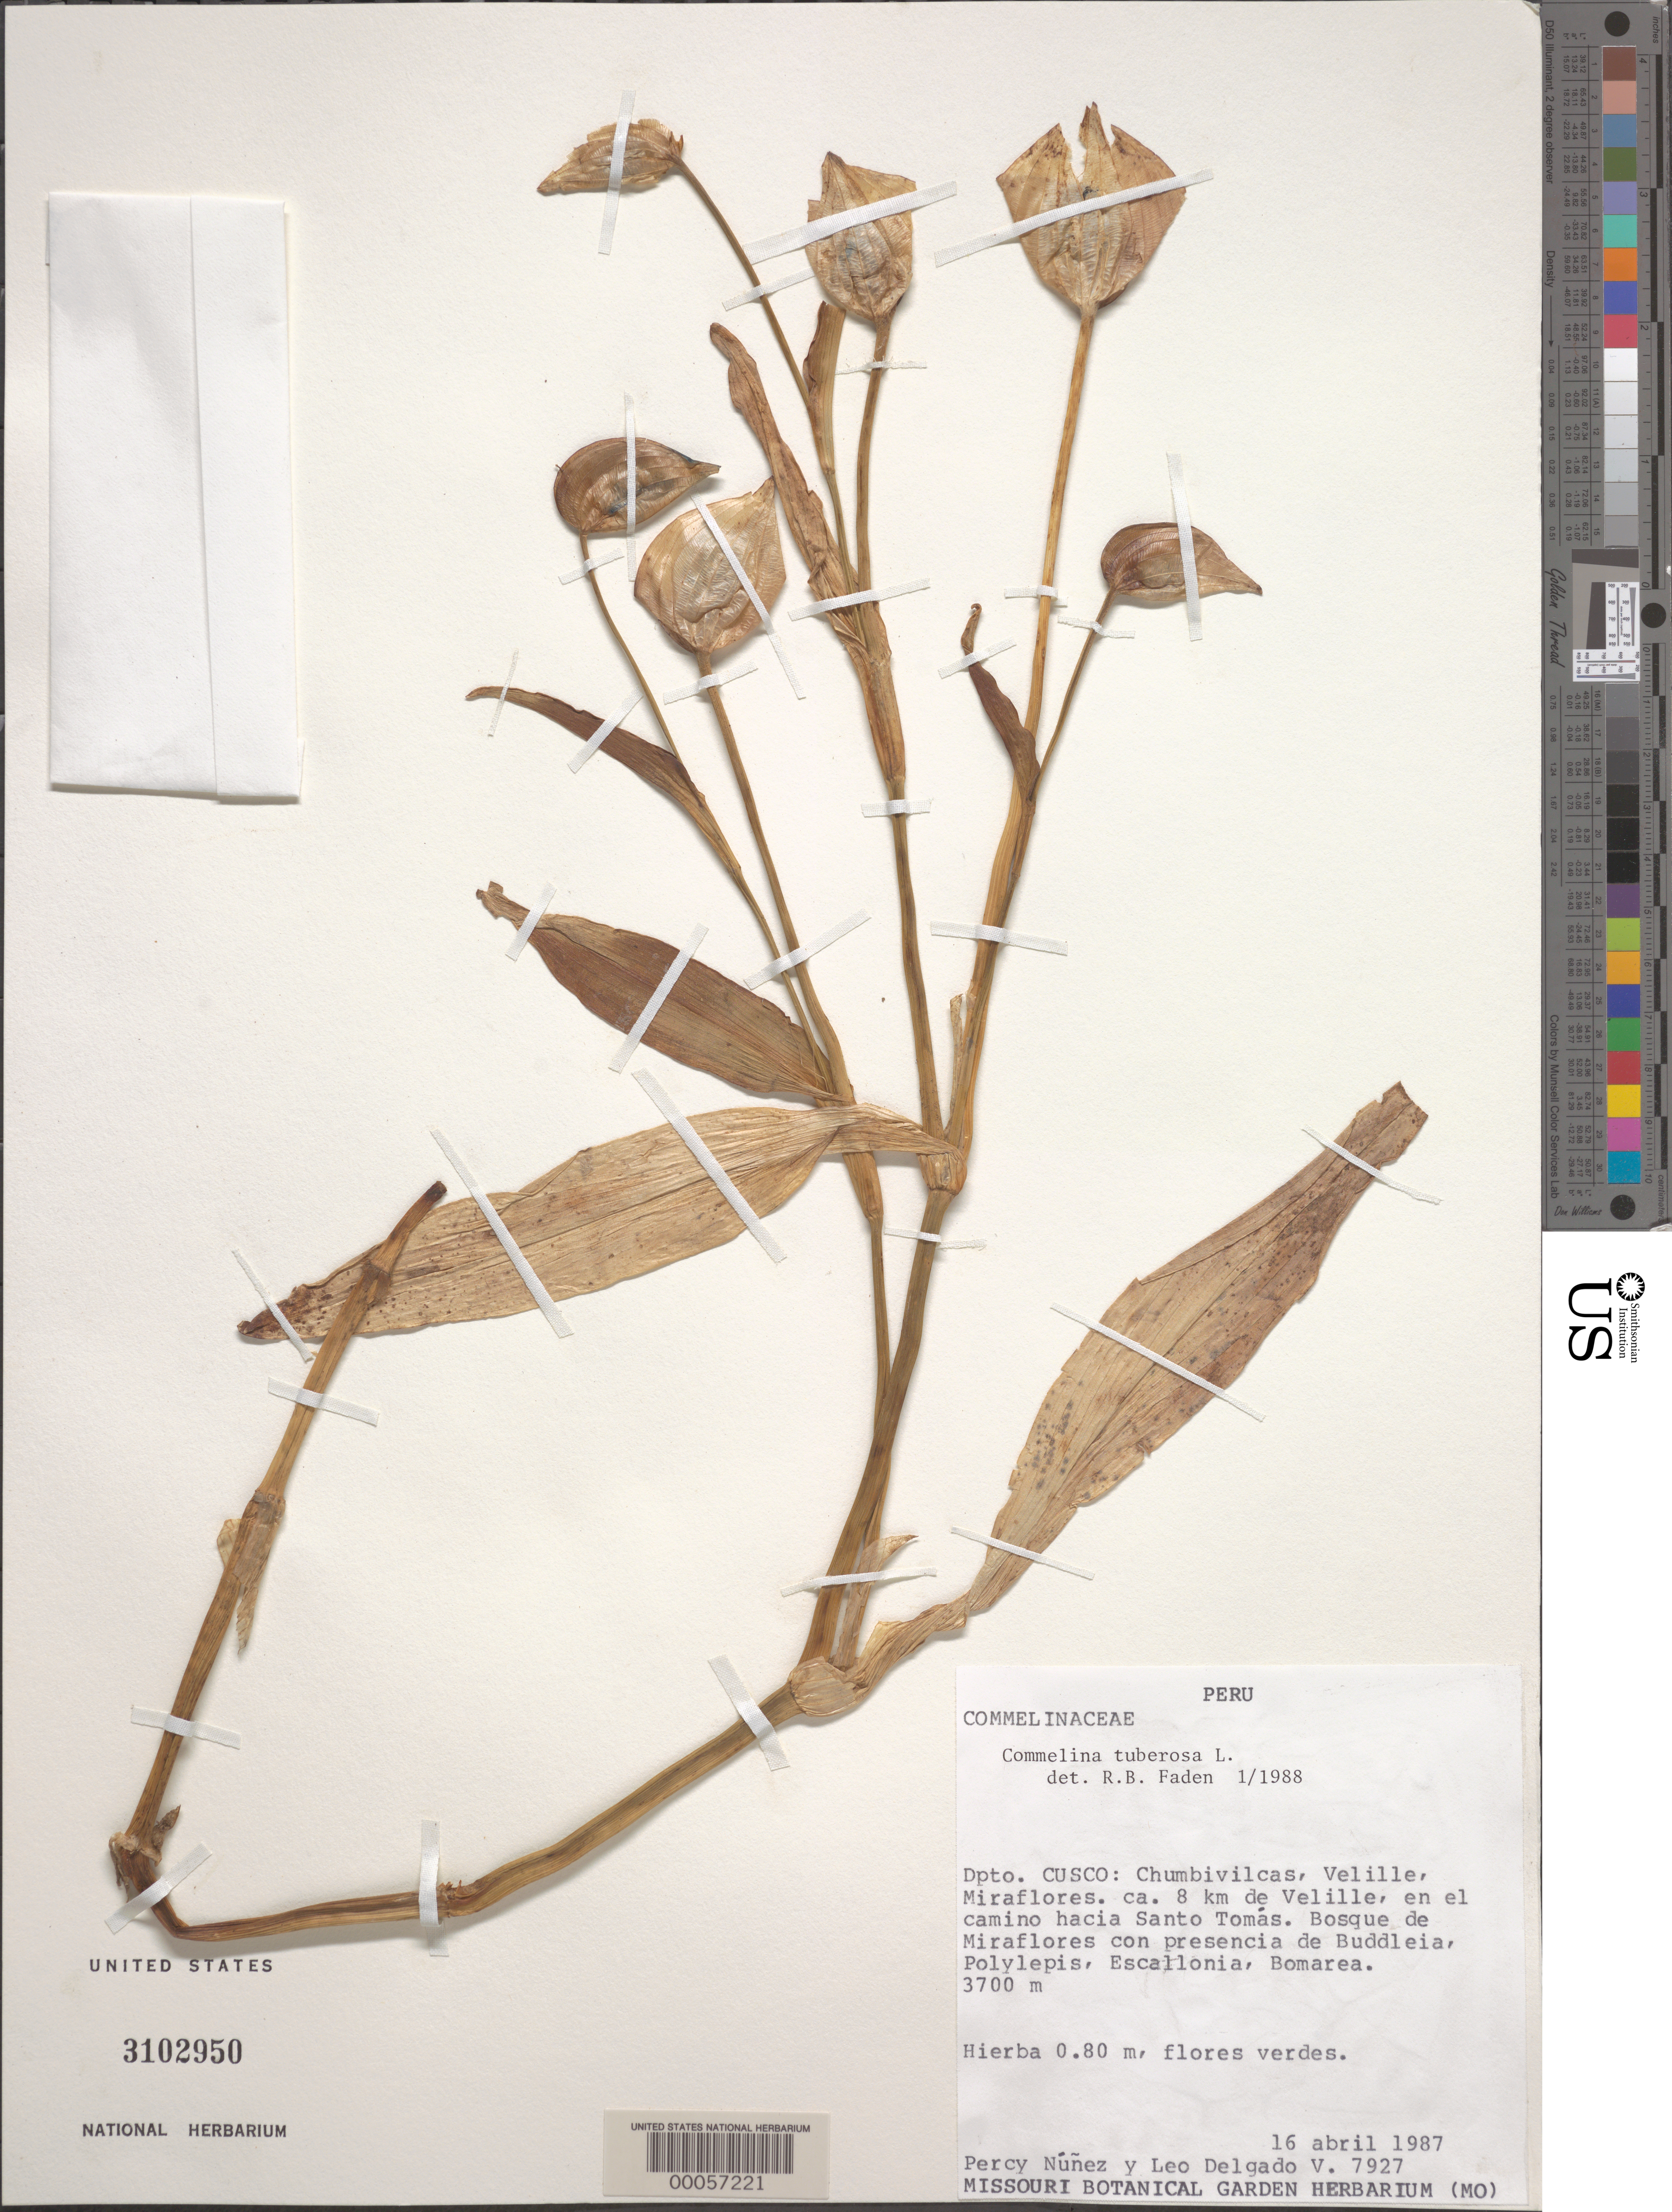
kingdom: Plantae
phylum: Tracheophyta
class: Liliopsida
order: Commelinales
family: Commelinaceae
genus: Commelina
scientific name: Commelina tuberosa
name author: L.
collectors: P. Nuñez V. & L. Delgado V.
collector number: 7927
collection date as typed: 16 Apr 1987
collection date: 1987-04-16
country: Peru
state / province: Cusco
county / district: Chumbivilcas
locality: Chumbivilcas, Velille, Miraflores, ca. 8 km from Velille on the road to Santo Tomas, Miraflores Forest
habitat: Forest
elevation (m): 3700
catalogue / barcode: US 3102950